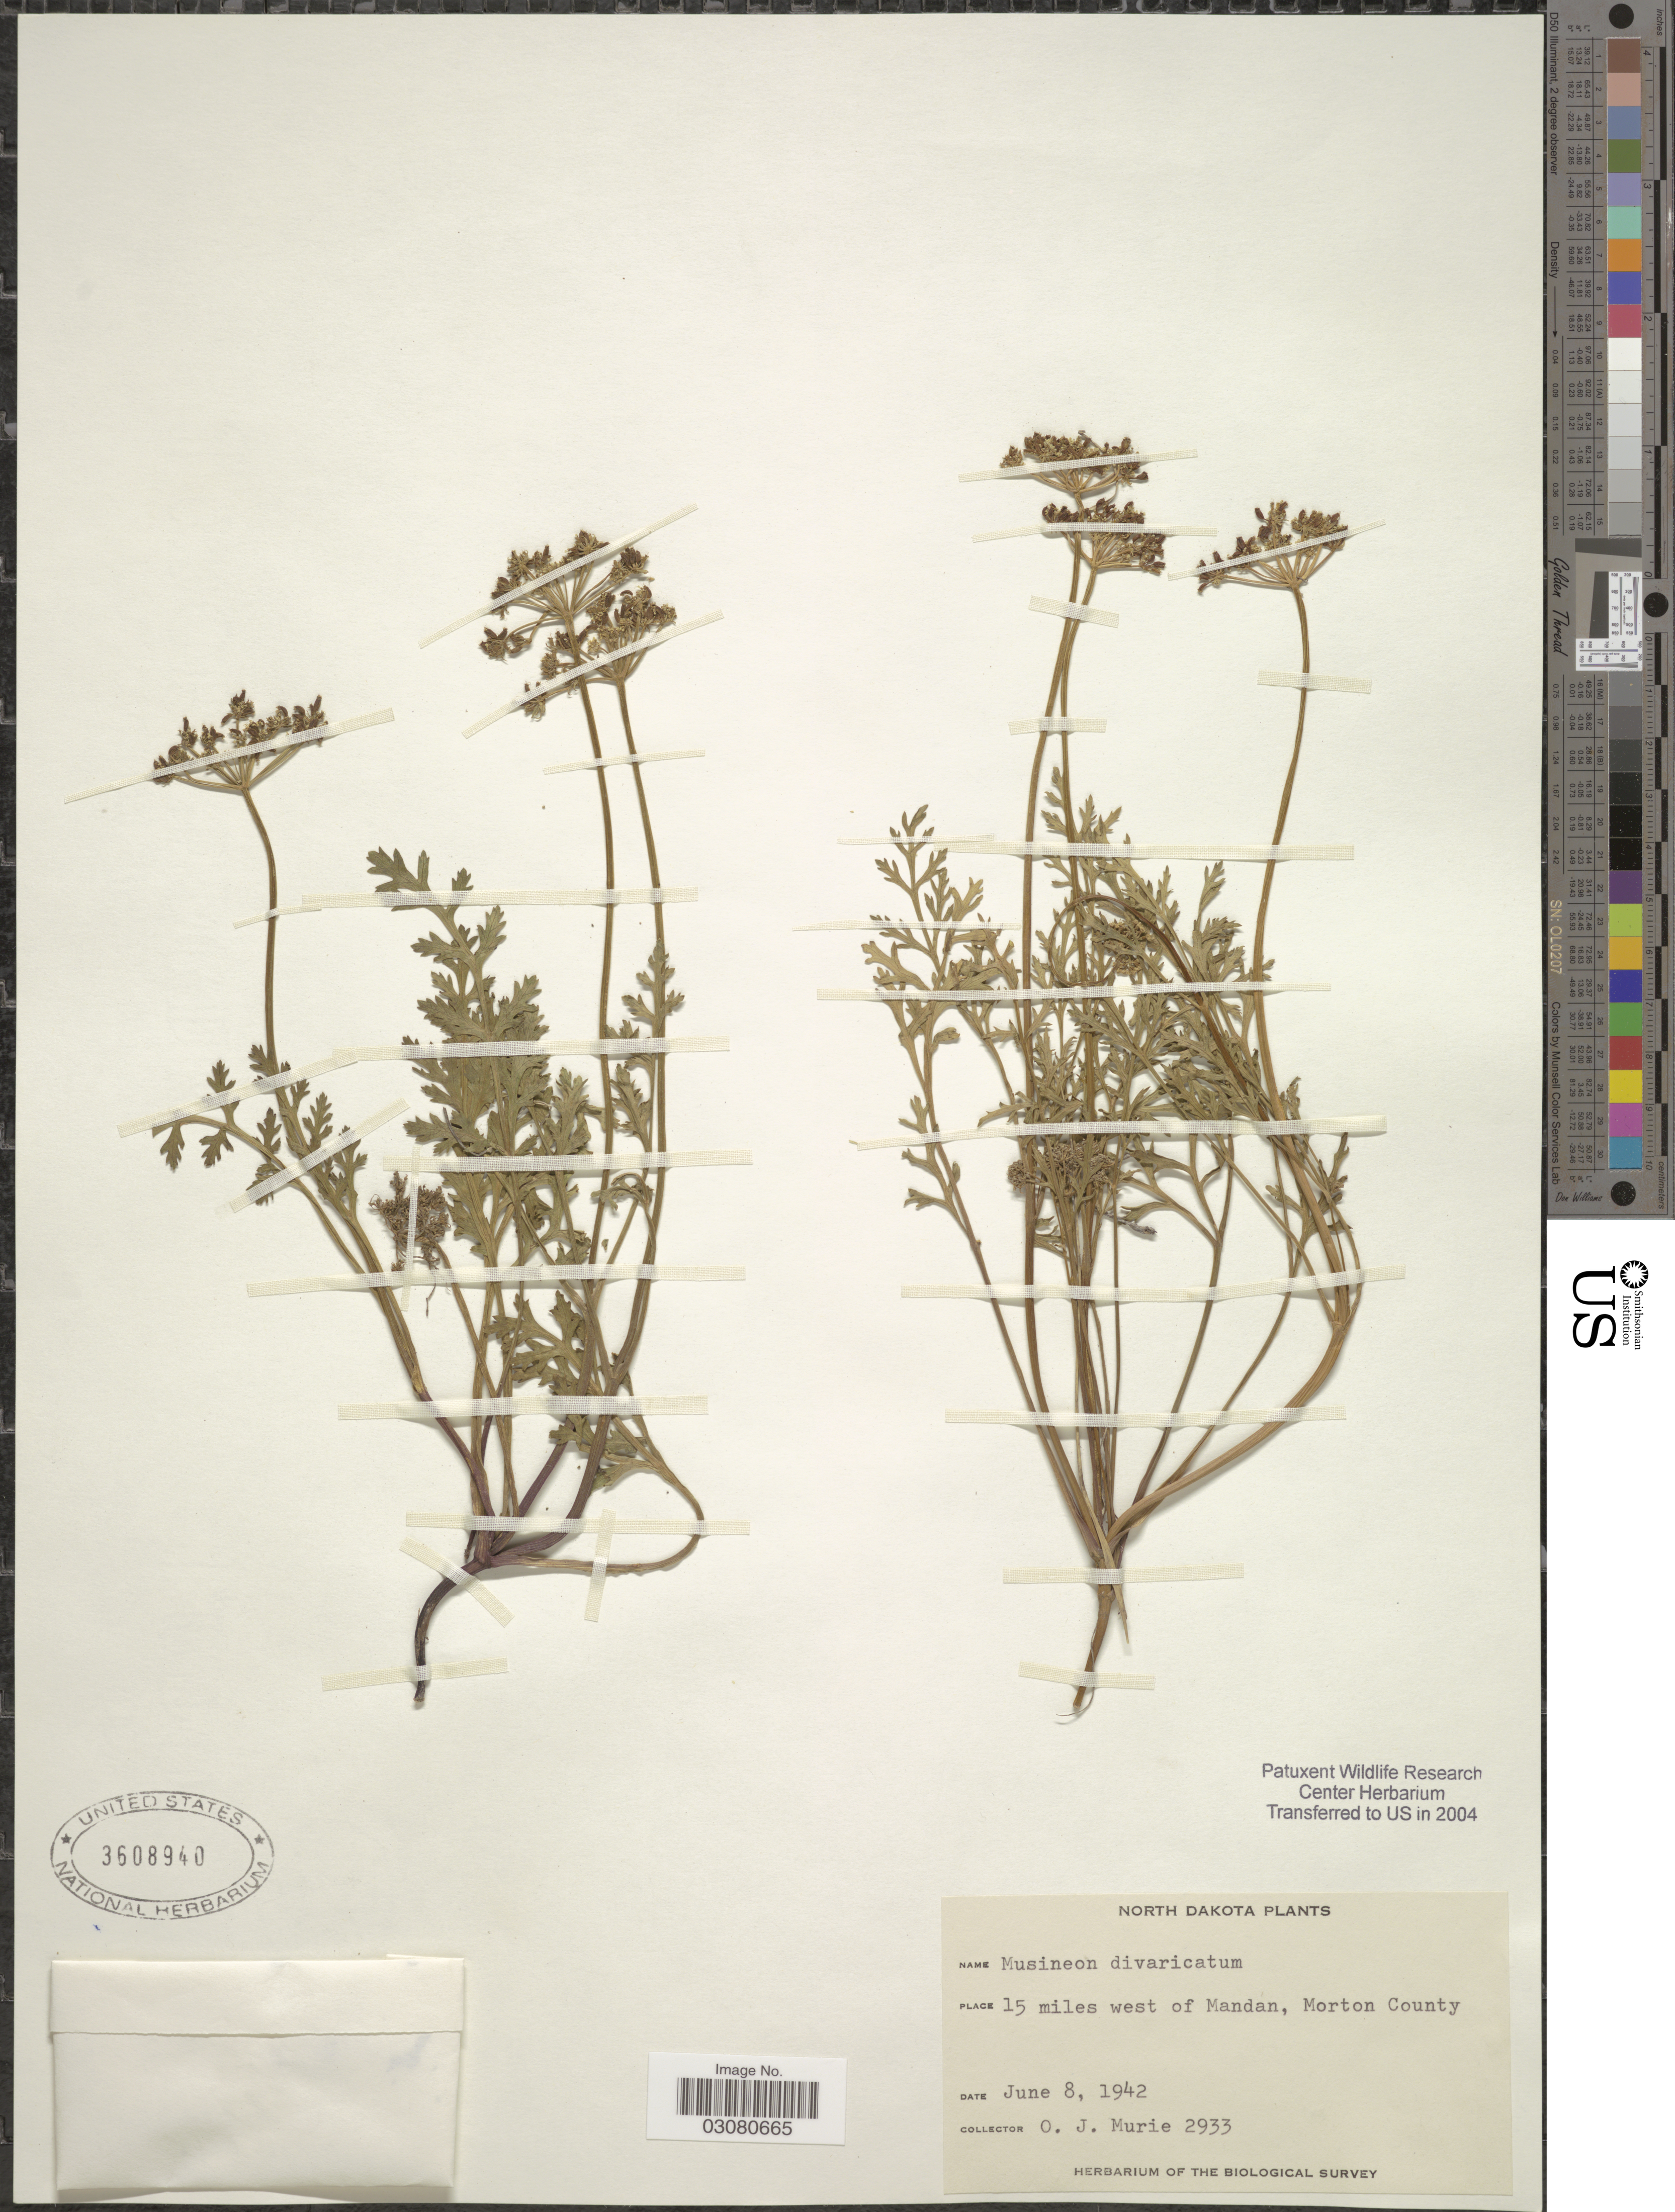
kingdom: Plantae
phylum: Tracheophyta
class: Magnoliopsida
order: Apiales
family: Apiaceae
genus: Musineon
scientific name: Musineon divaricatum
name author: (Pursh) Nutt.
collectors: O. Murie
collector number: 2933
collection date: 1942-06-08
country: United States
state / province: North Dakota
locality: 15 miles west of Mandan, Morton County.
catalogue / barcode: US 3608940